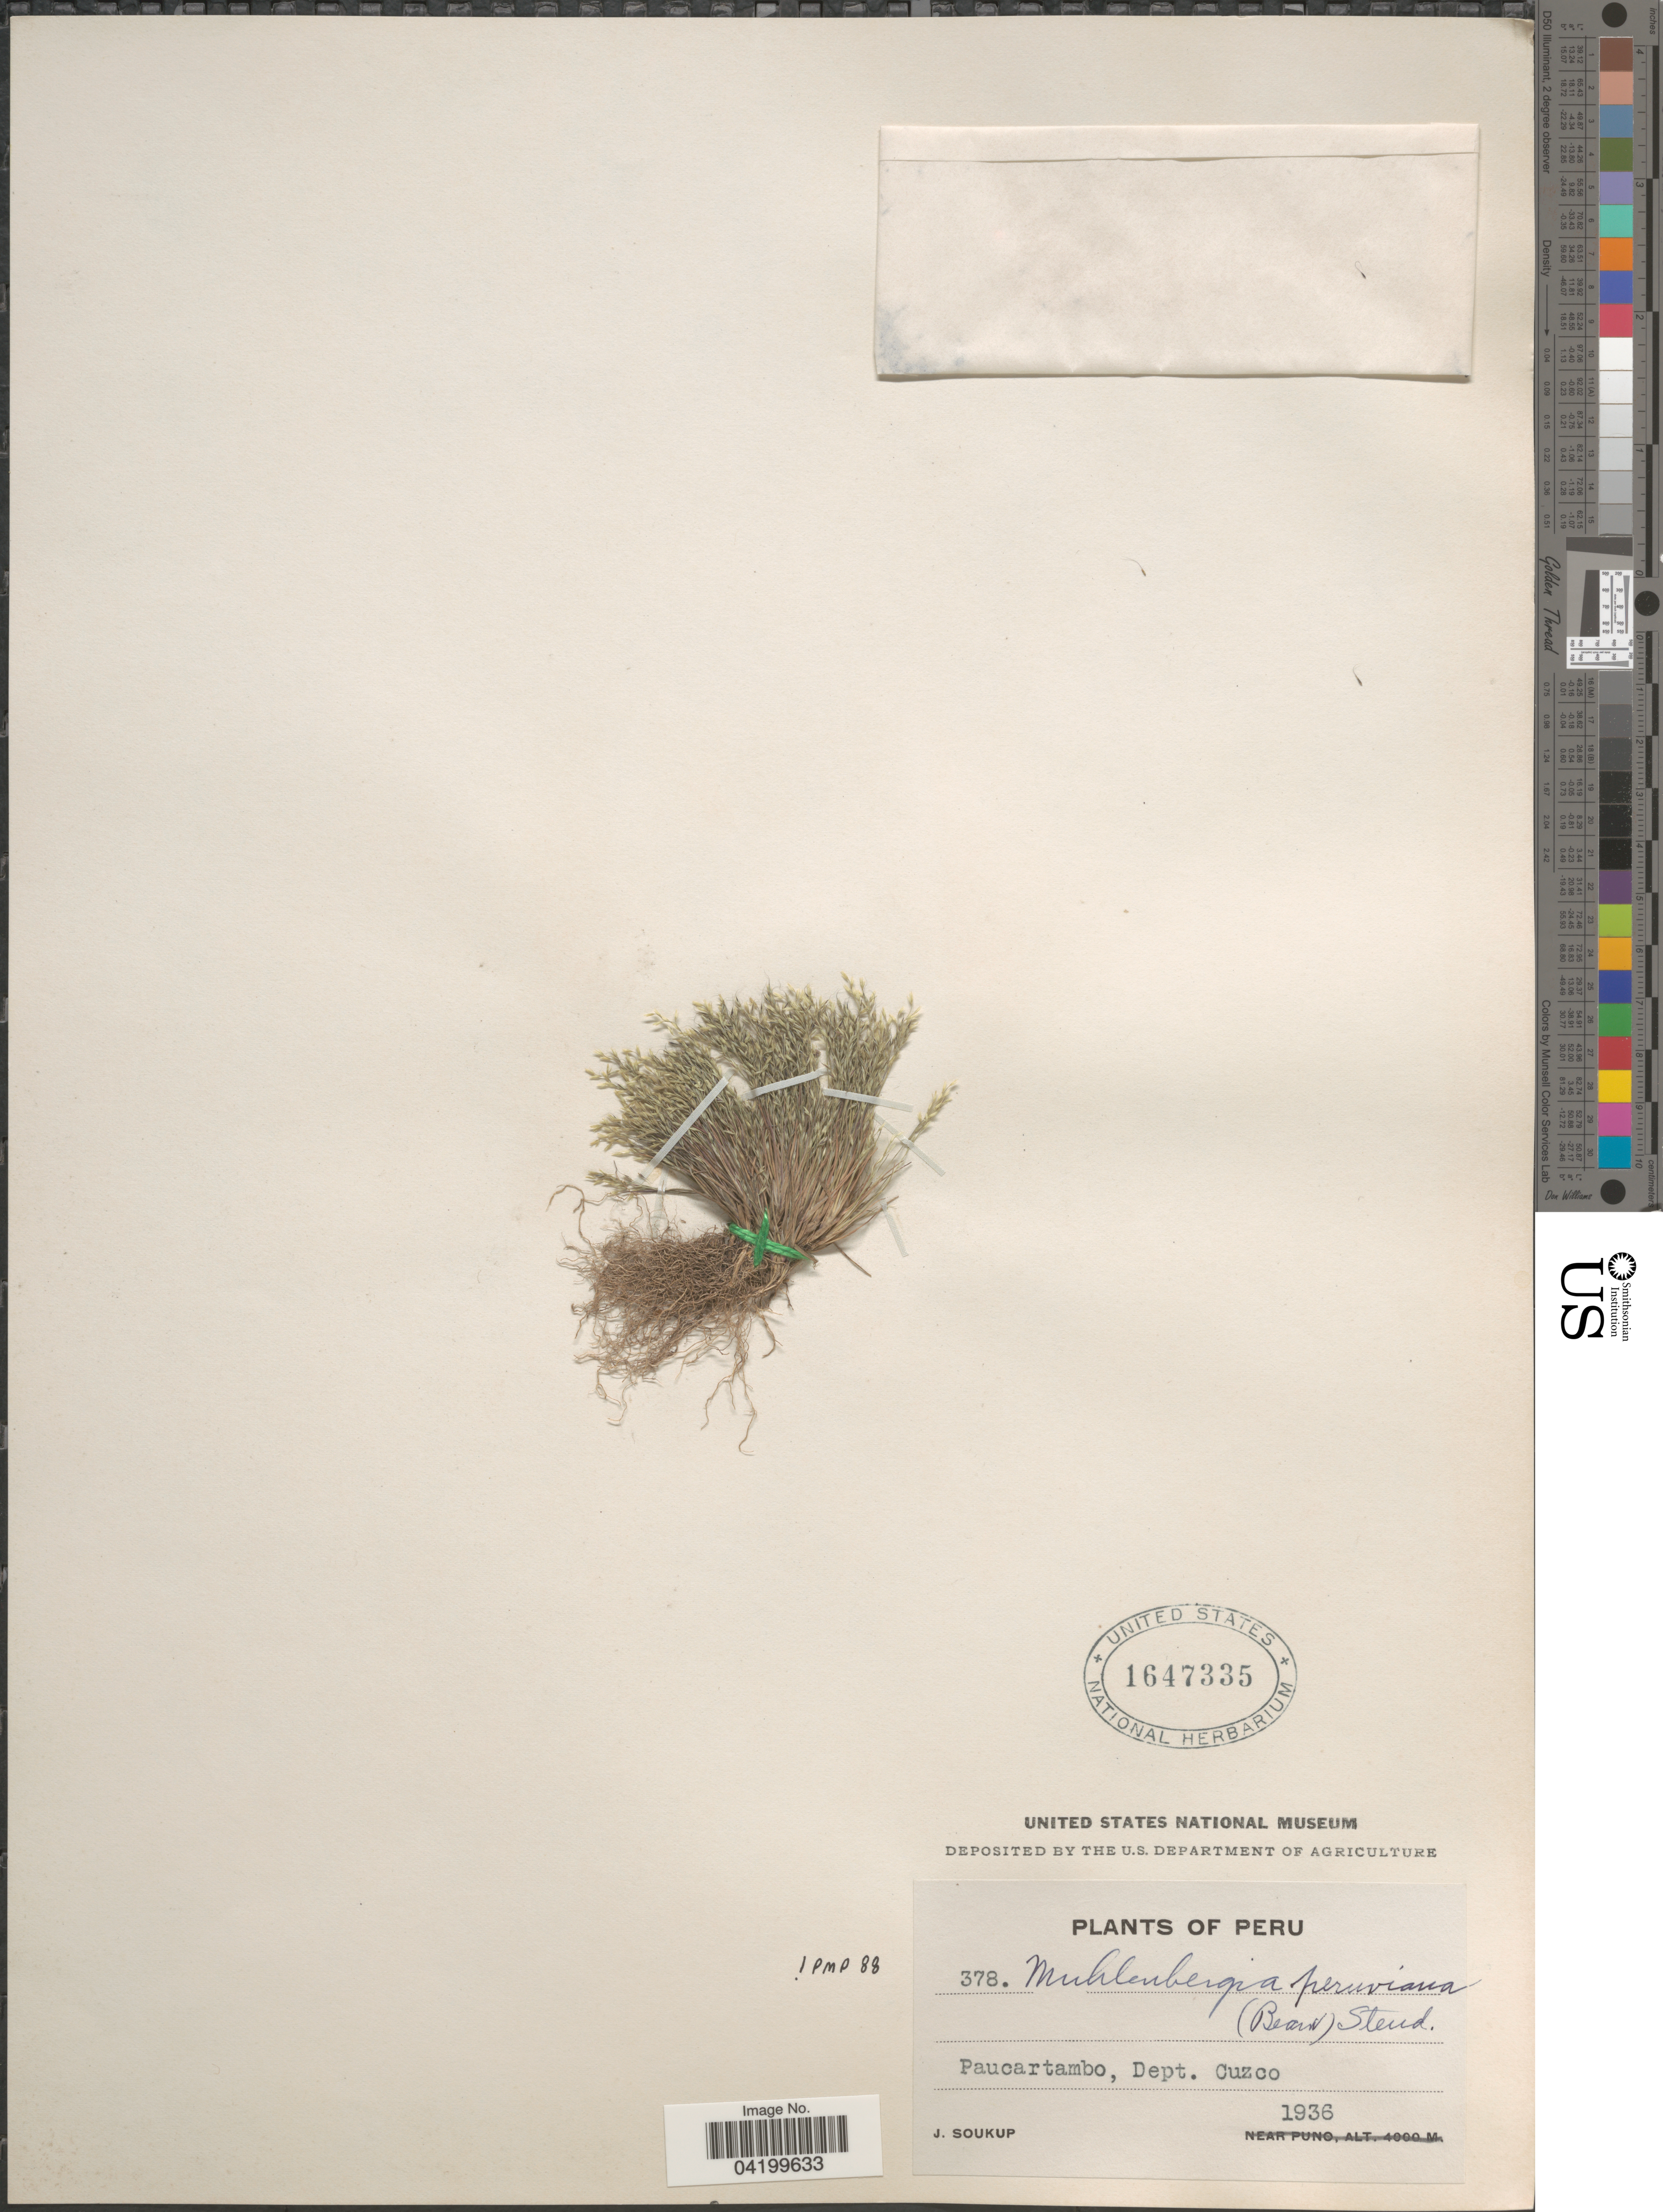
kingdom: Plantae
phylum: Tracheophyta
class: Liliopsida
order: Poales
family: Poaceae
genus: Muhlenbergia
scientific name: Muhlenbergia peruviana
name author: (P. Beauv.) Steud.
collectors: J. Soukup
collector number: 378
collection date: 1936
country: Peru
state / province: Cusco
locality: Paucartambo, Dept. Cuzco.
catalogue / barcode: US 1647335